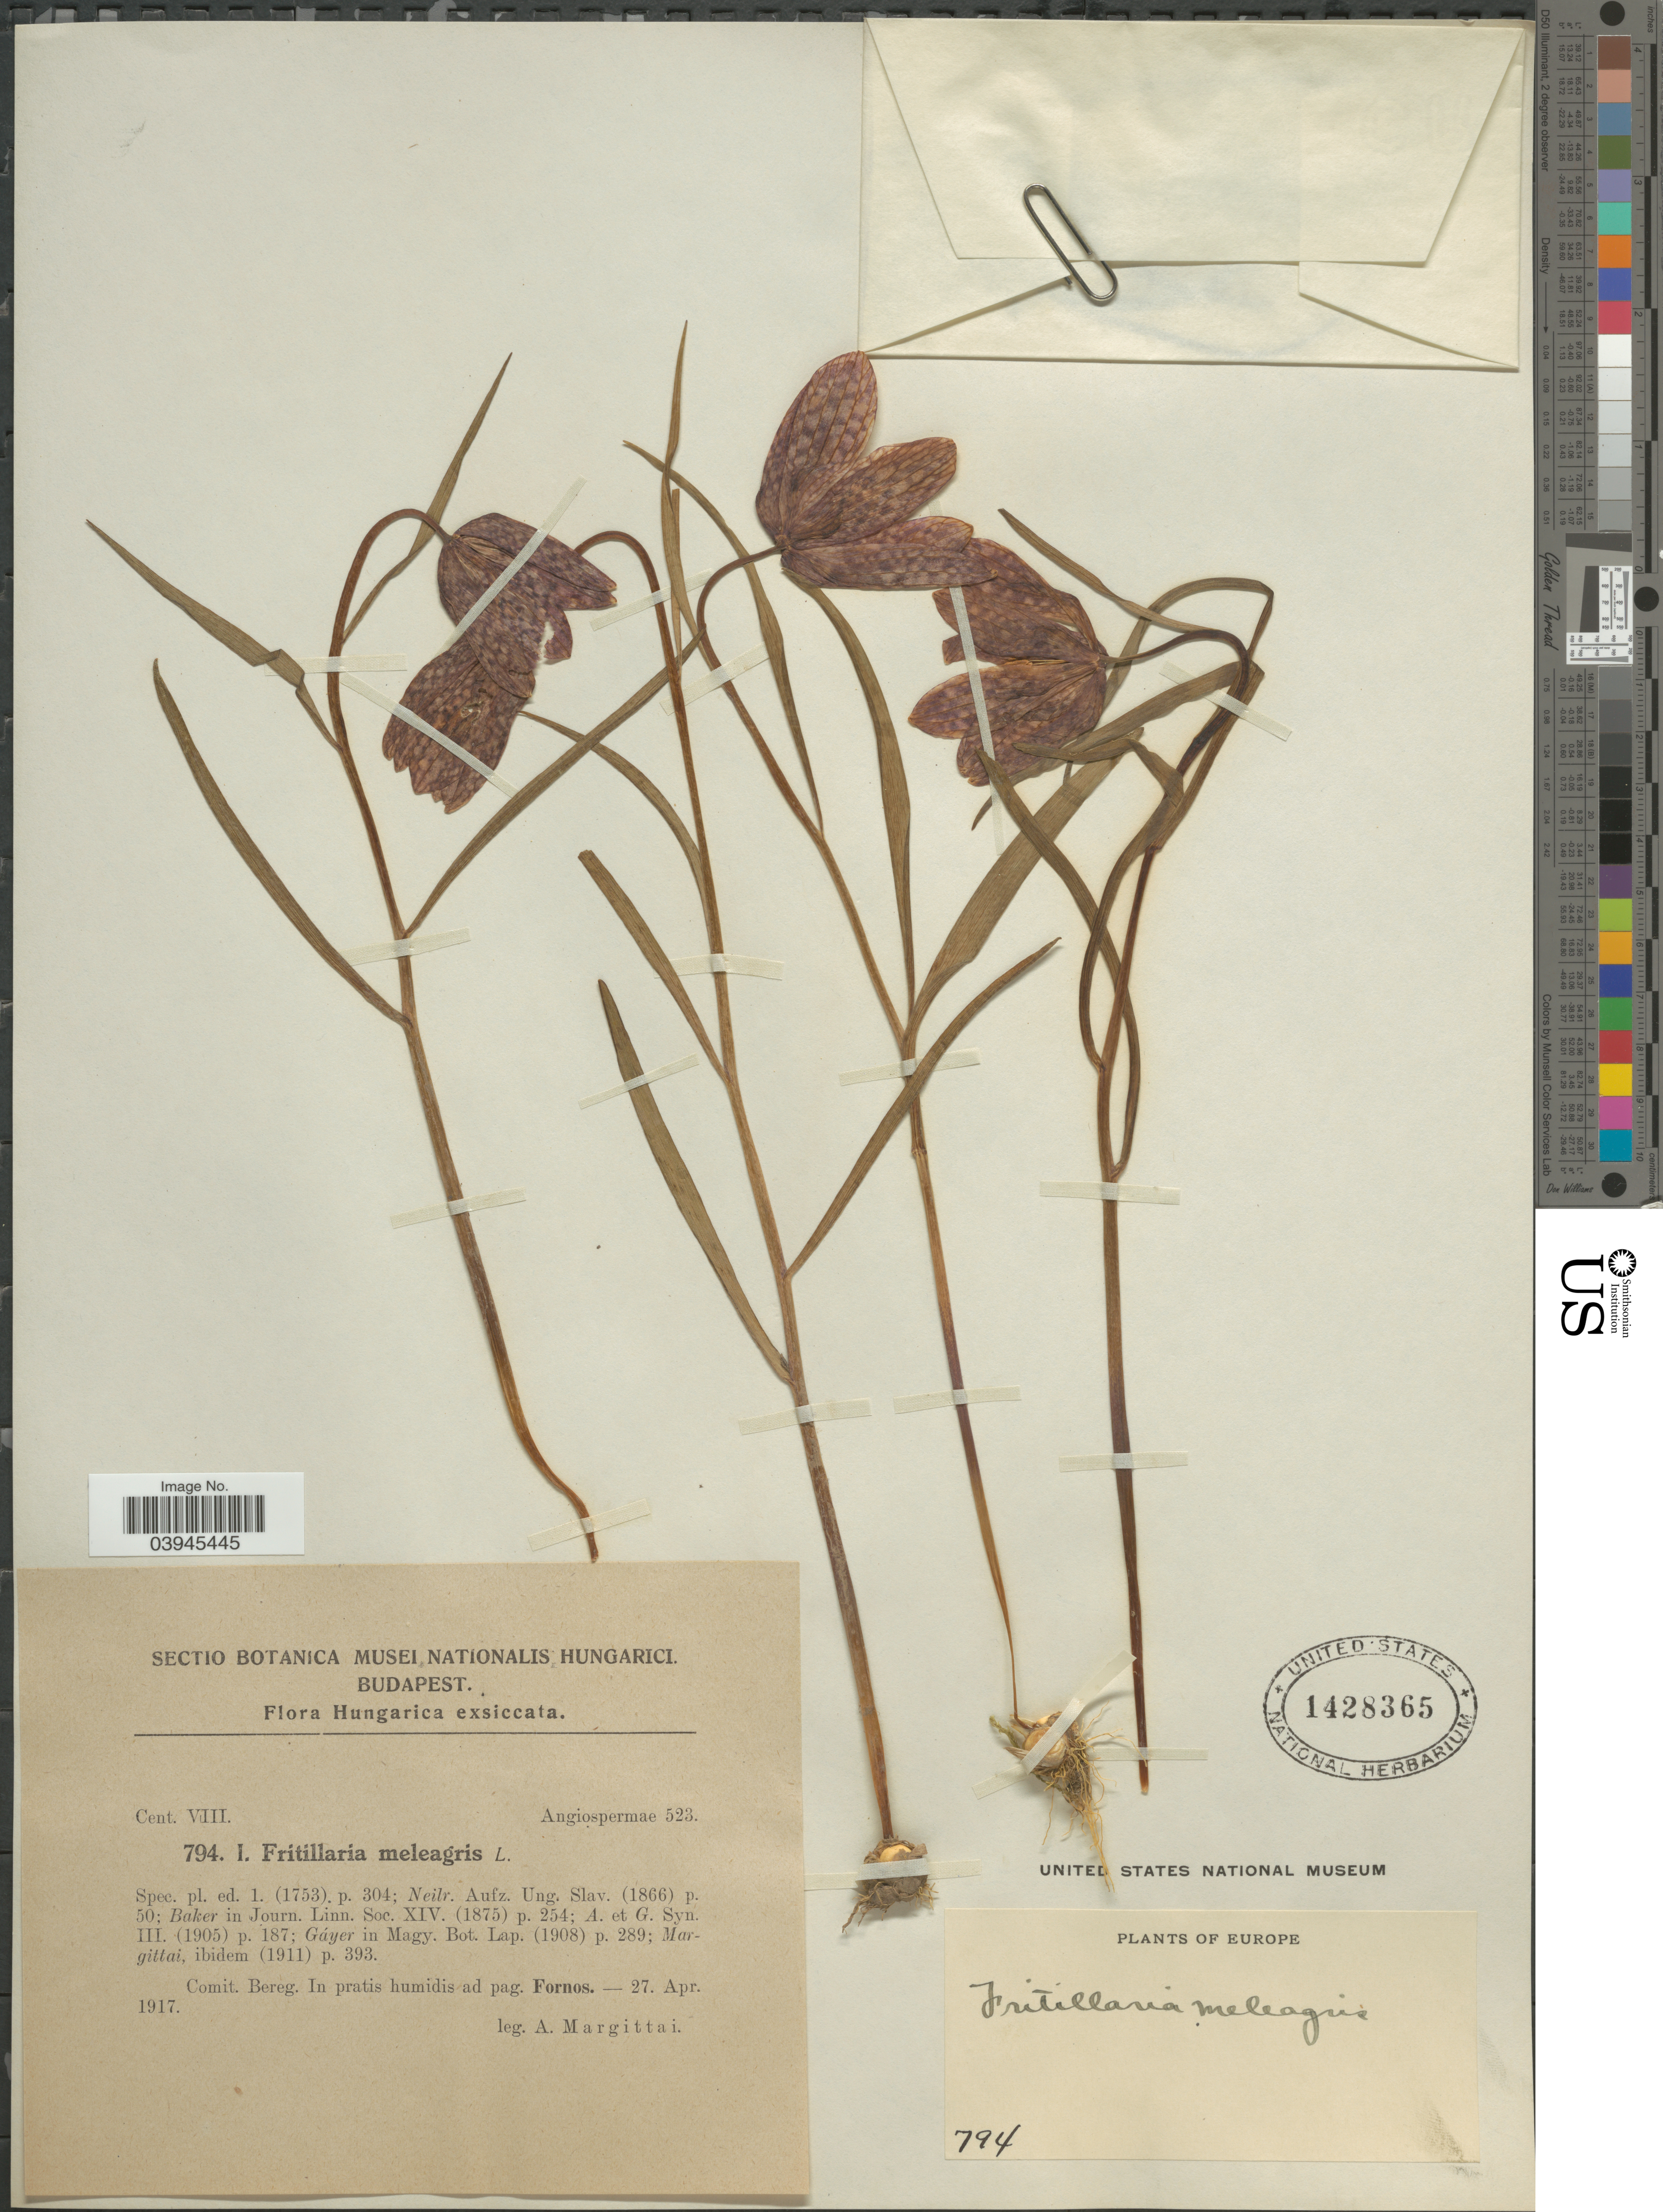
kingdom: Plantae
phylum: Tracheophyta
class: Liliopsida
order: Liliales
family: Liliaceae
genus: Fritillaria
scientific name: Fritillaria meleagris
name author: Lindl.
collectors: A. Margittai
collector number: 794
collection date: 1917-04-27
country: Hungary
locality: Comit. Bereg. In pratis humidis ad pag. Fornos.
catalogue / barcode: US 1428365